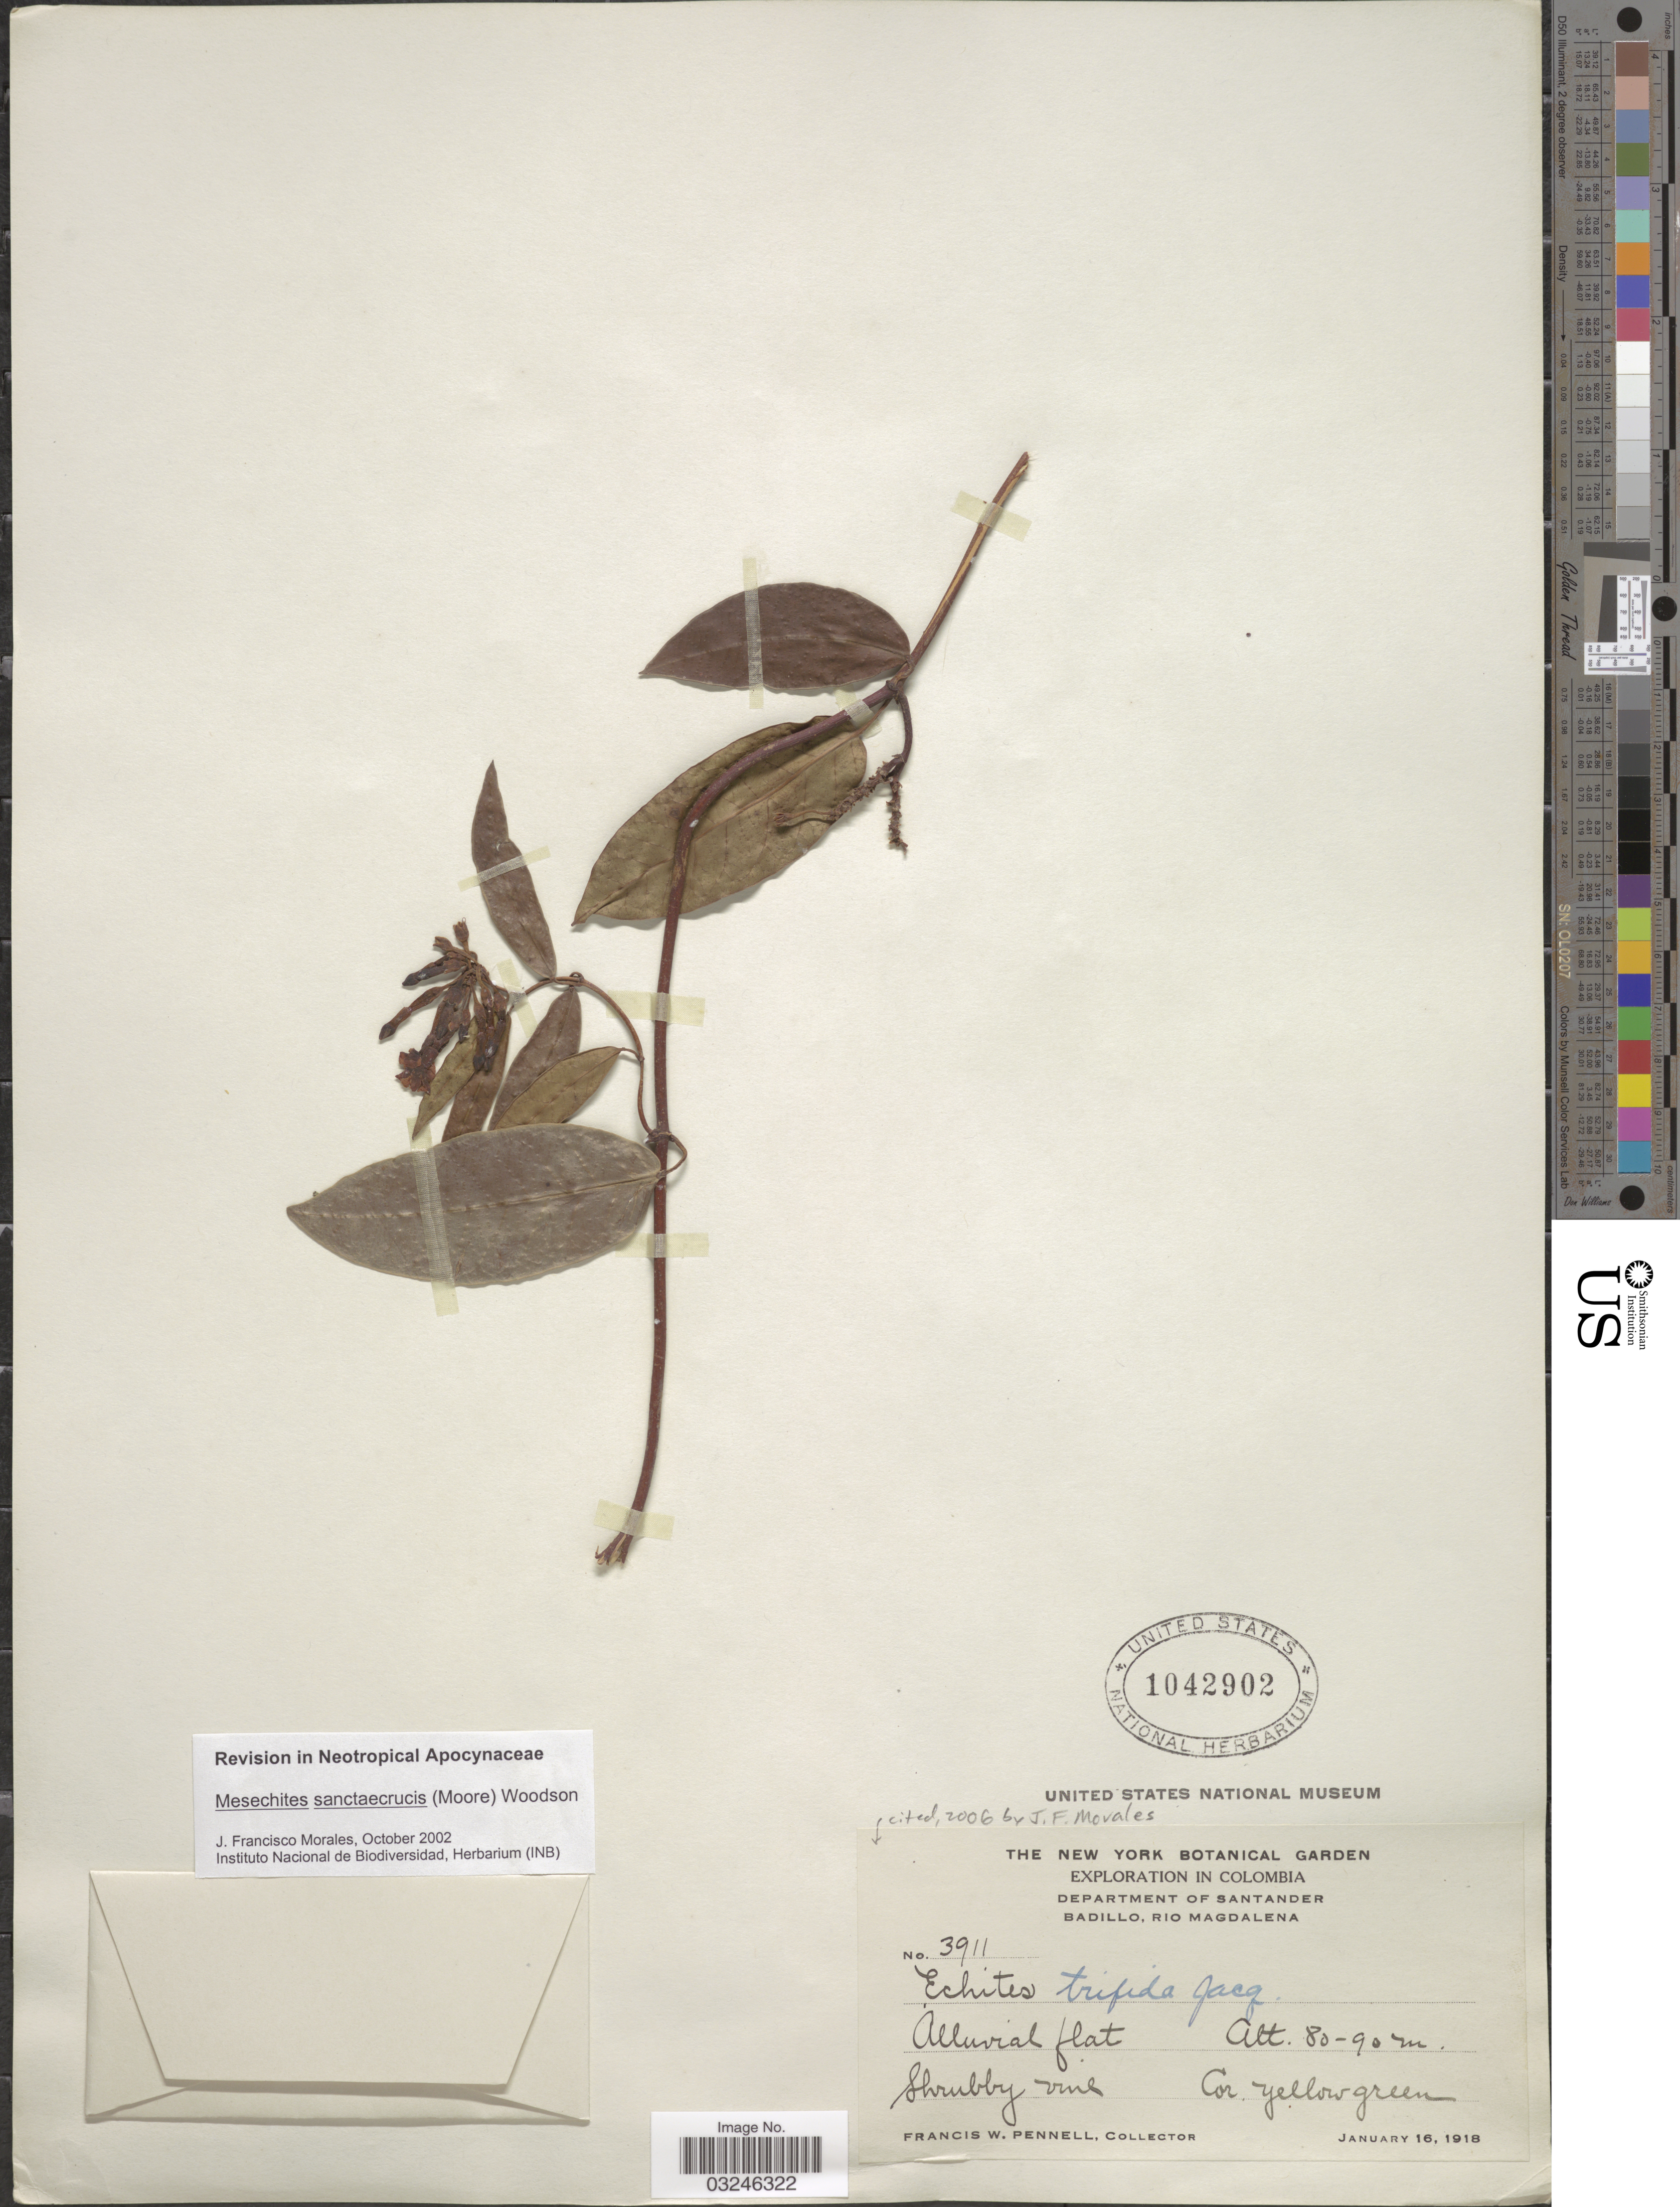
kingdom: Plantae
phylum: Tracheophyta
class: Magnoliopsida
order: Gentianales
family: Apocynaceae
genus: Mesechites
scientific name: Mesechites trifidus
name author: (Jacq.) Müll. Arg.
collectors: F. W. Pennell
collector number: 3911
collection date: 1919-01-16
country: Colombia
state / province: Santander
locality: Department of Santander. Badillo, Rio Magdalena.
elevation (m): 80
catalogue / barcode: US 1042902